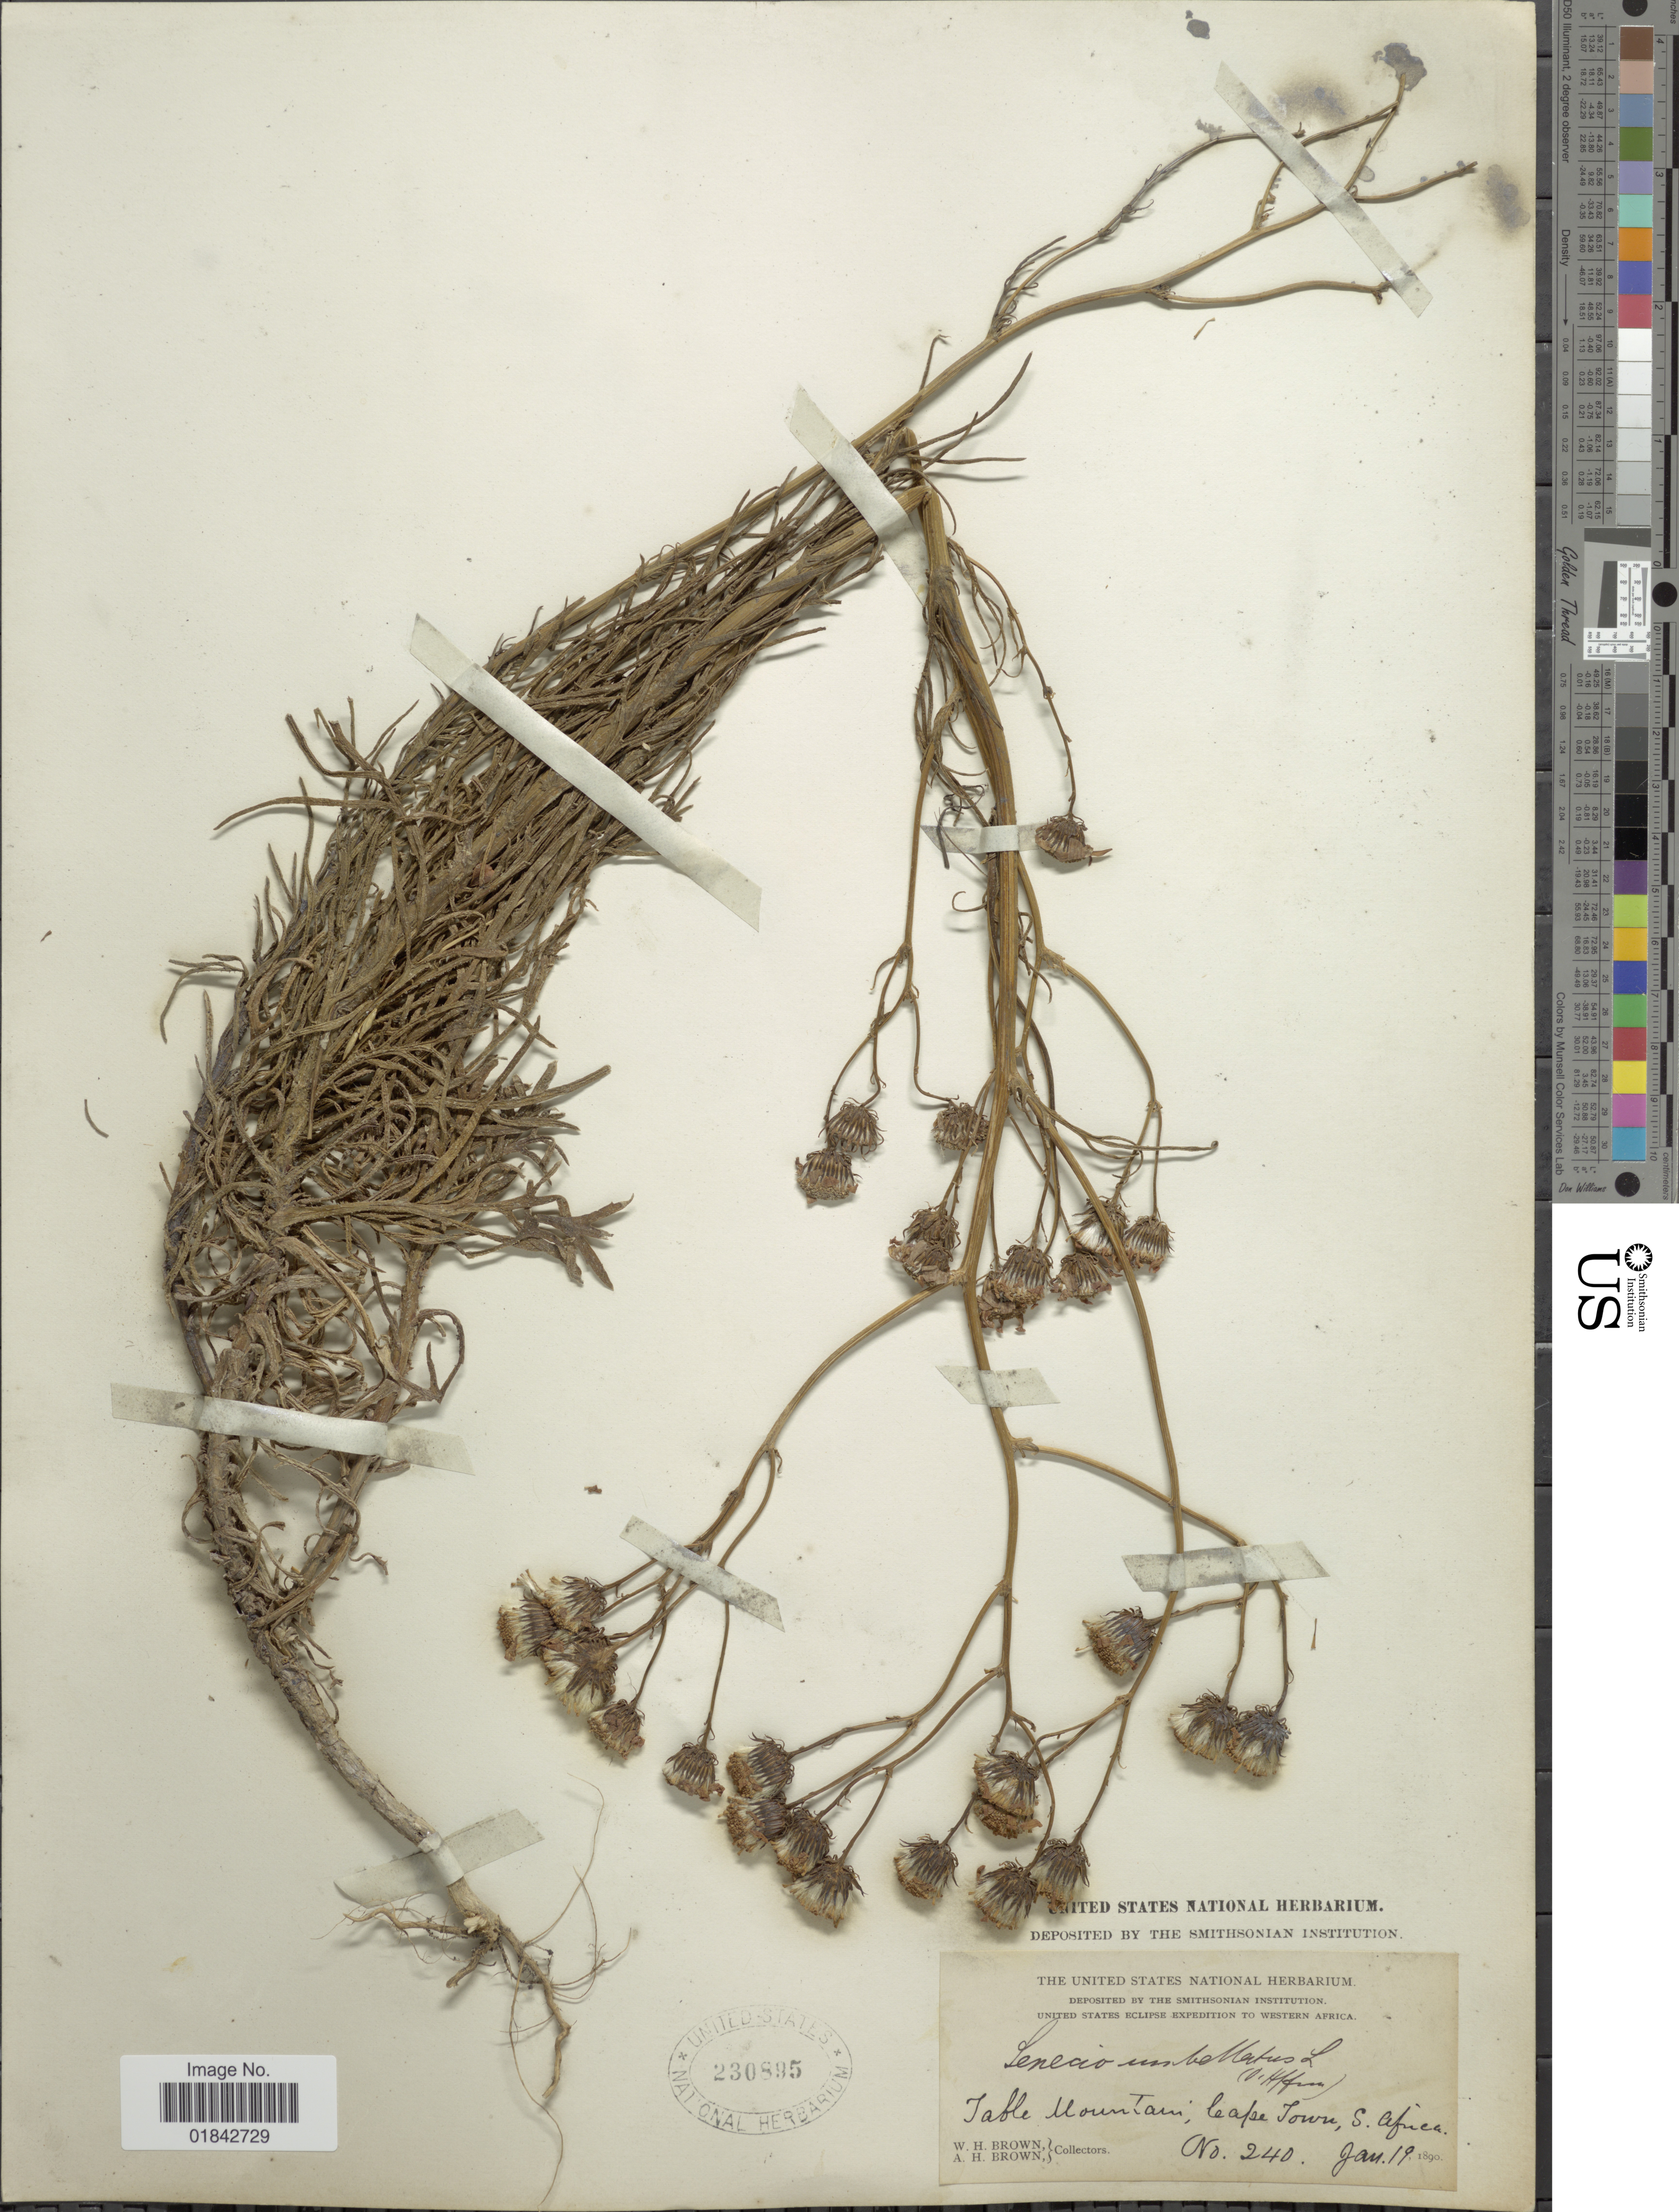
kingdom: Plantae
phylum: Tracheophyta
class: Magnoliopsida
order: Asterales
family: Asteraceae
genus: Senecio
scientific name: Senecio umbellatus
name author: L.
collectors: W. H. Brown & A. H. Brown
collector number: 240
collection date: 1890-01-19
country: South Africa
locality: Table Mountain, Cape Town, S. Africa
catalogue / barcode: US 230895